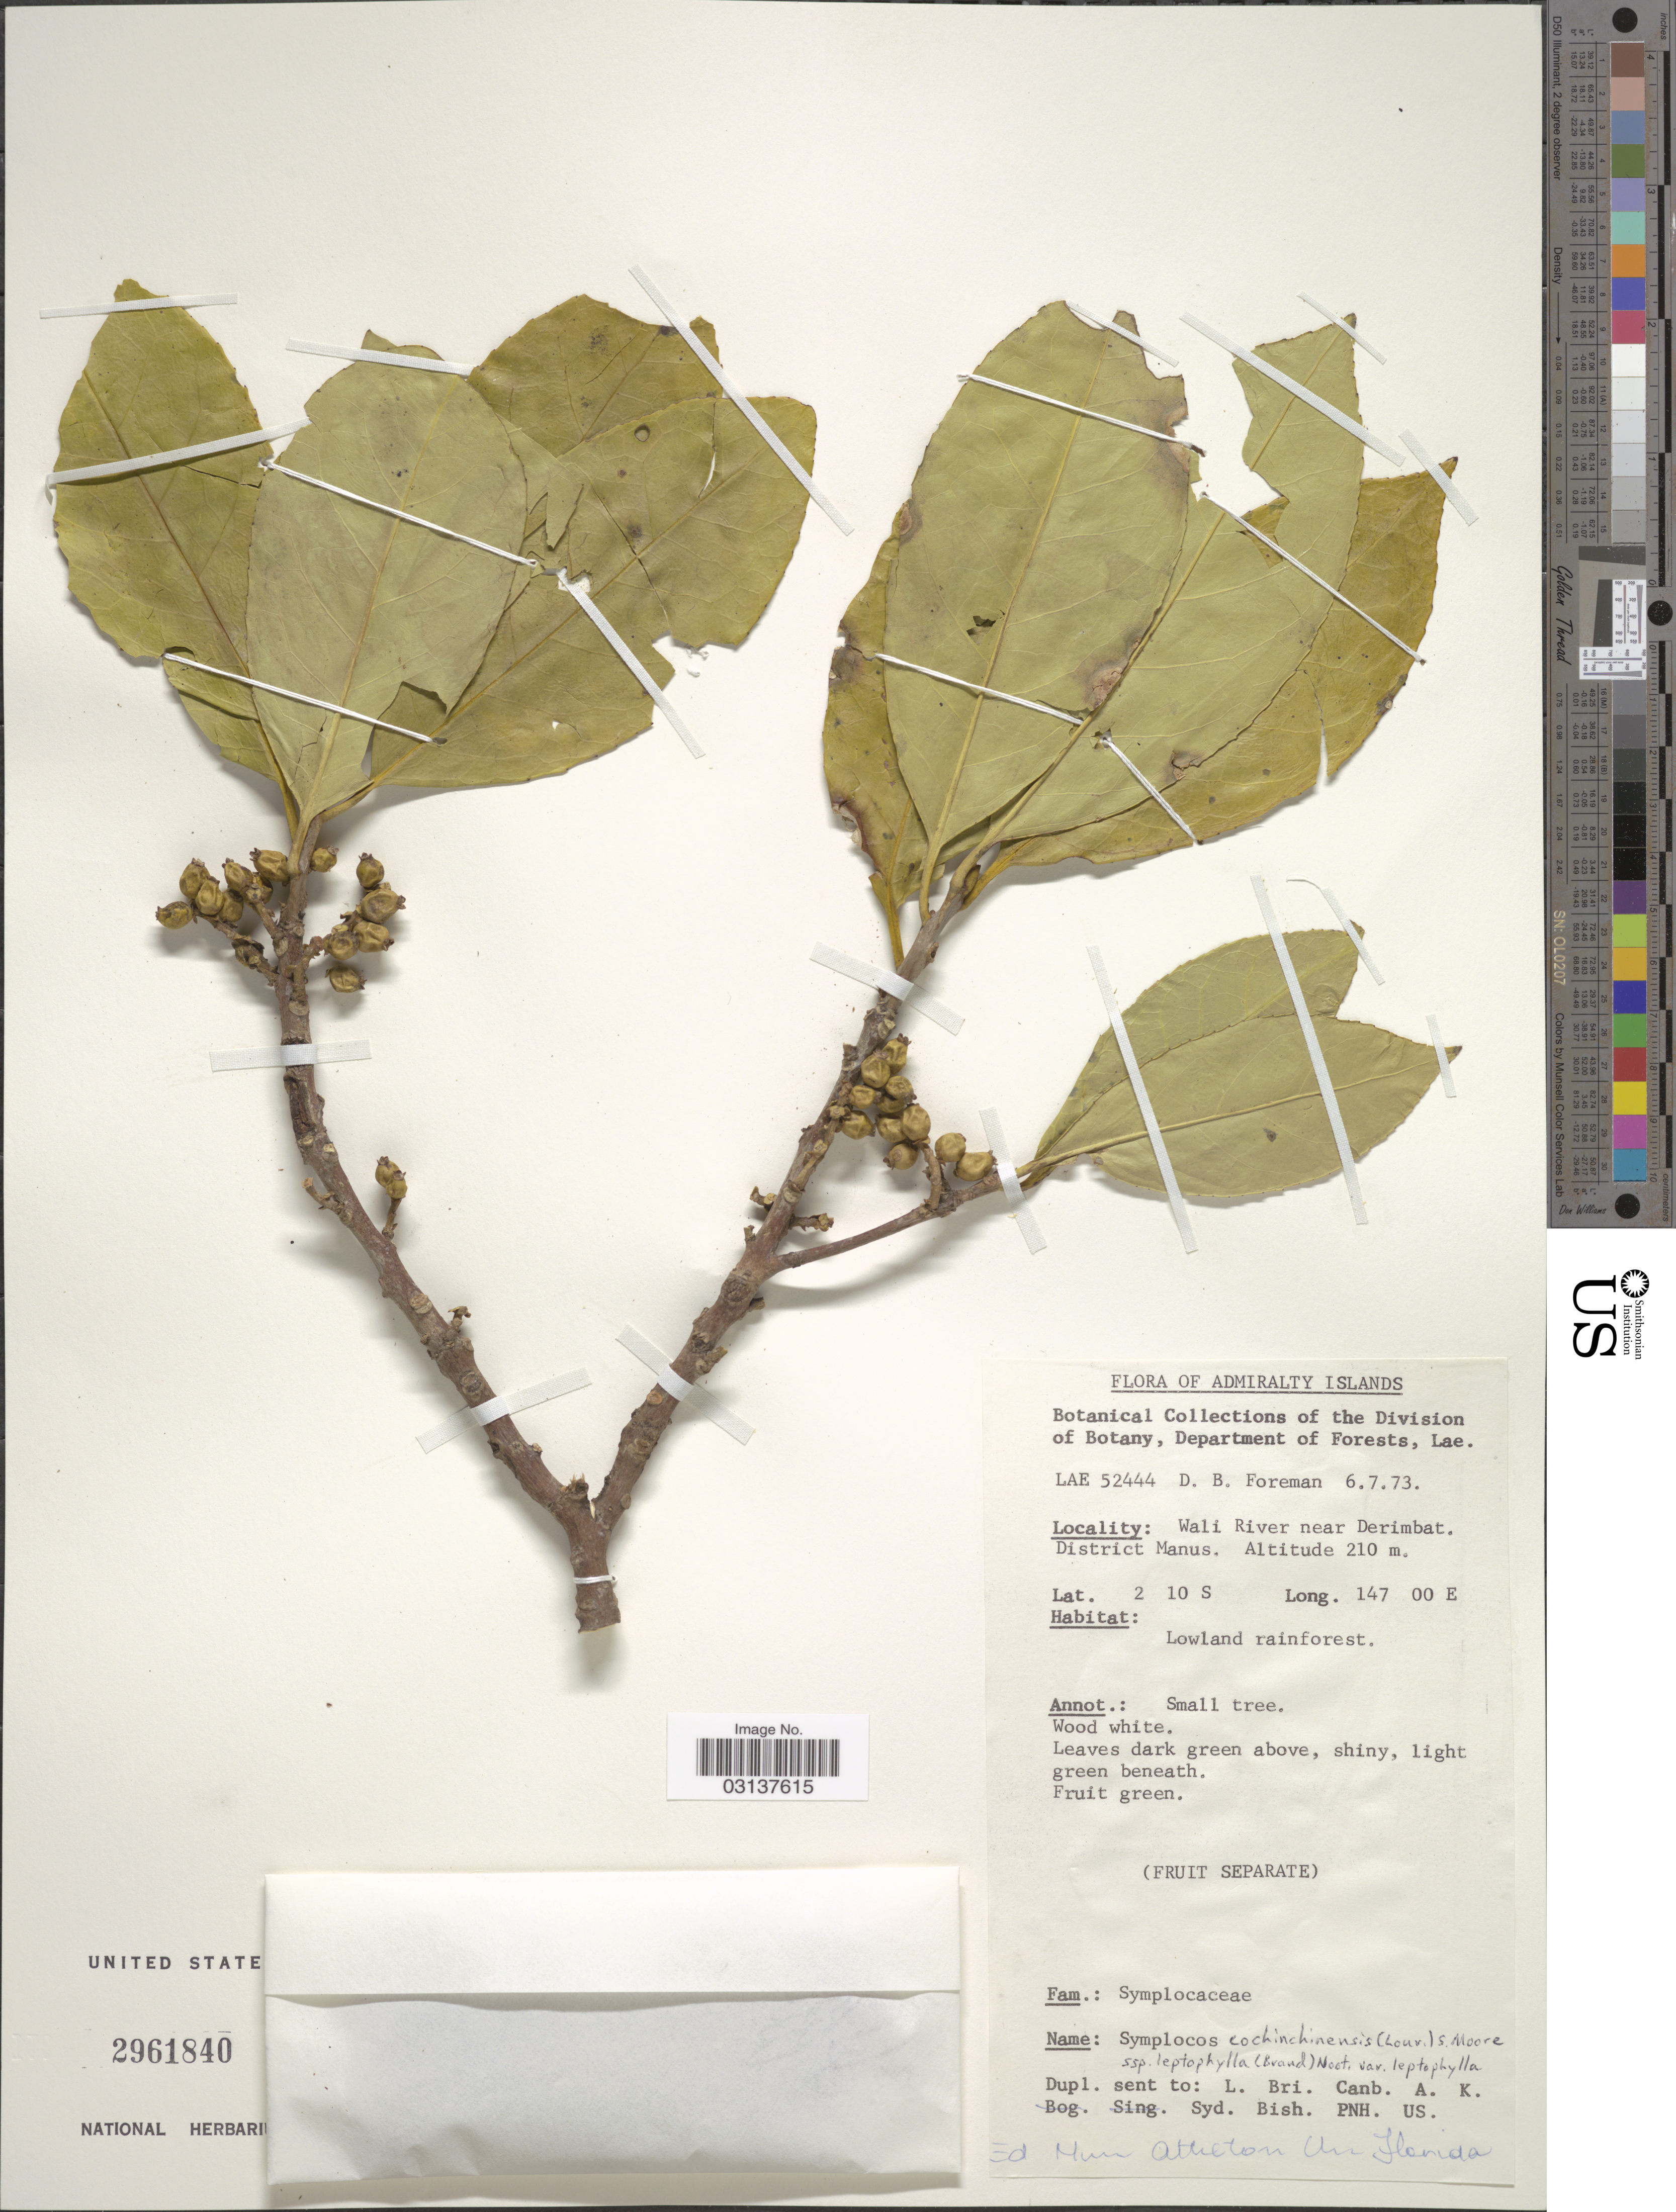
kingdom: Plantae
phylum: Tracheophyta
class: Magnoliopsida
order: Ericales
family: Symplocaceae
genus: Symplocos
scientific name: Symplocos cochinchinensis var. leptophylla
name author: (Brand) Noot.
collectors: D. Forman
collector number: LAE 52444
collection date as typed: Transcribed d/m/y: 6/7/73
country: Papua New Guinea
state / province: Manus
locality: Admiralty Islands, Wali River near Derimbat, District Manus.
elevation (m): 210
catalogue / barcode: US 2961840